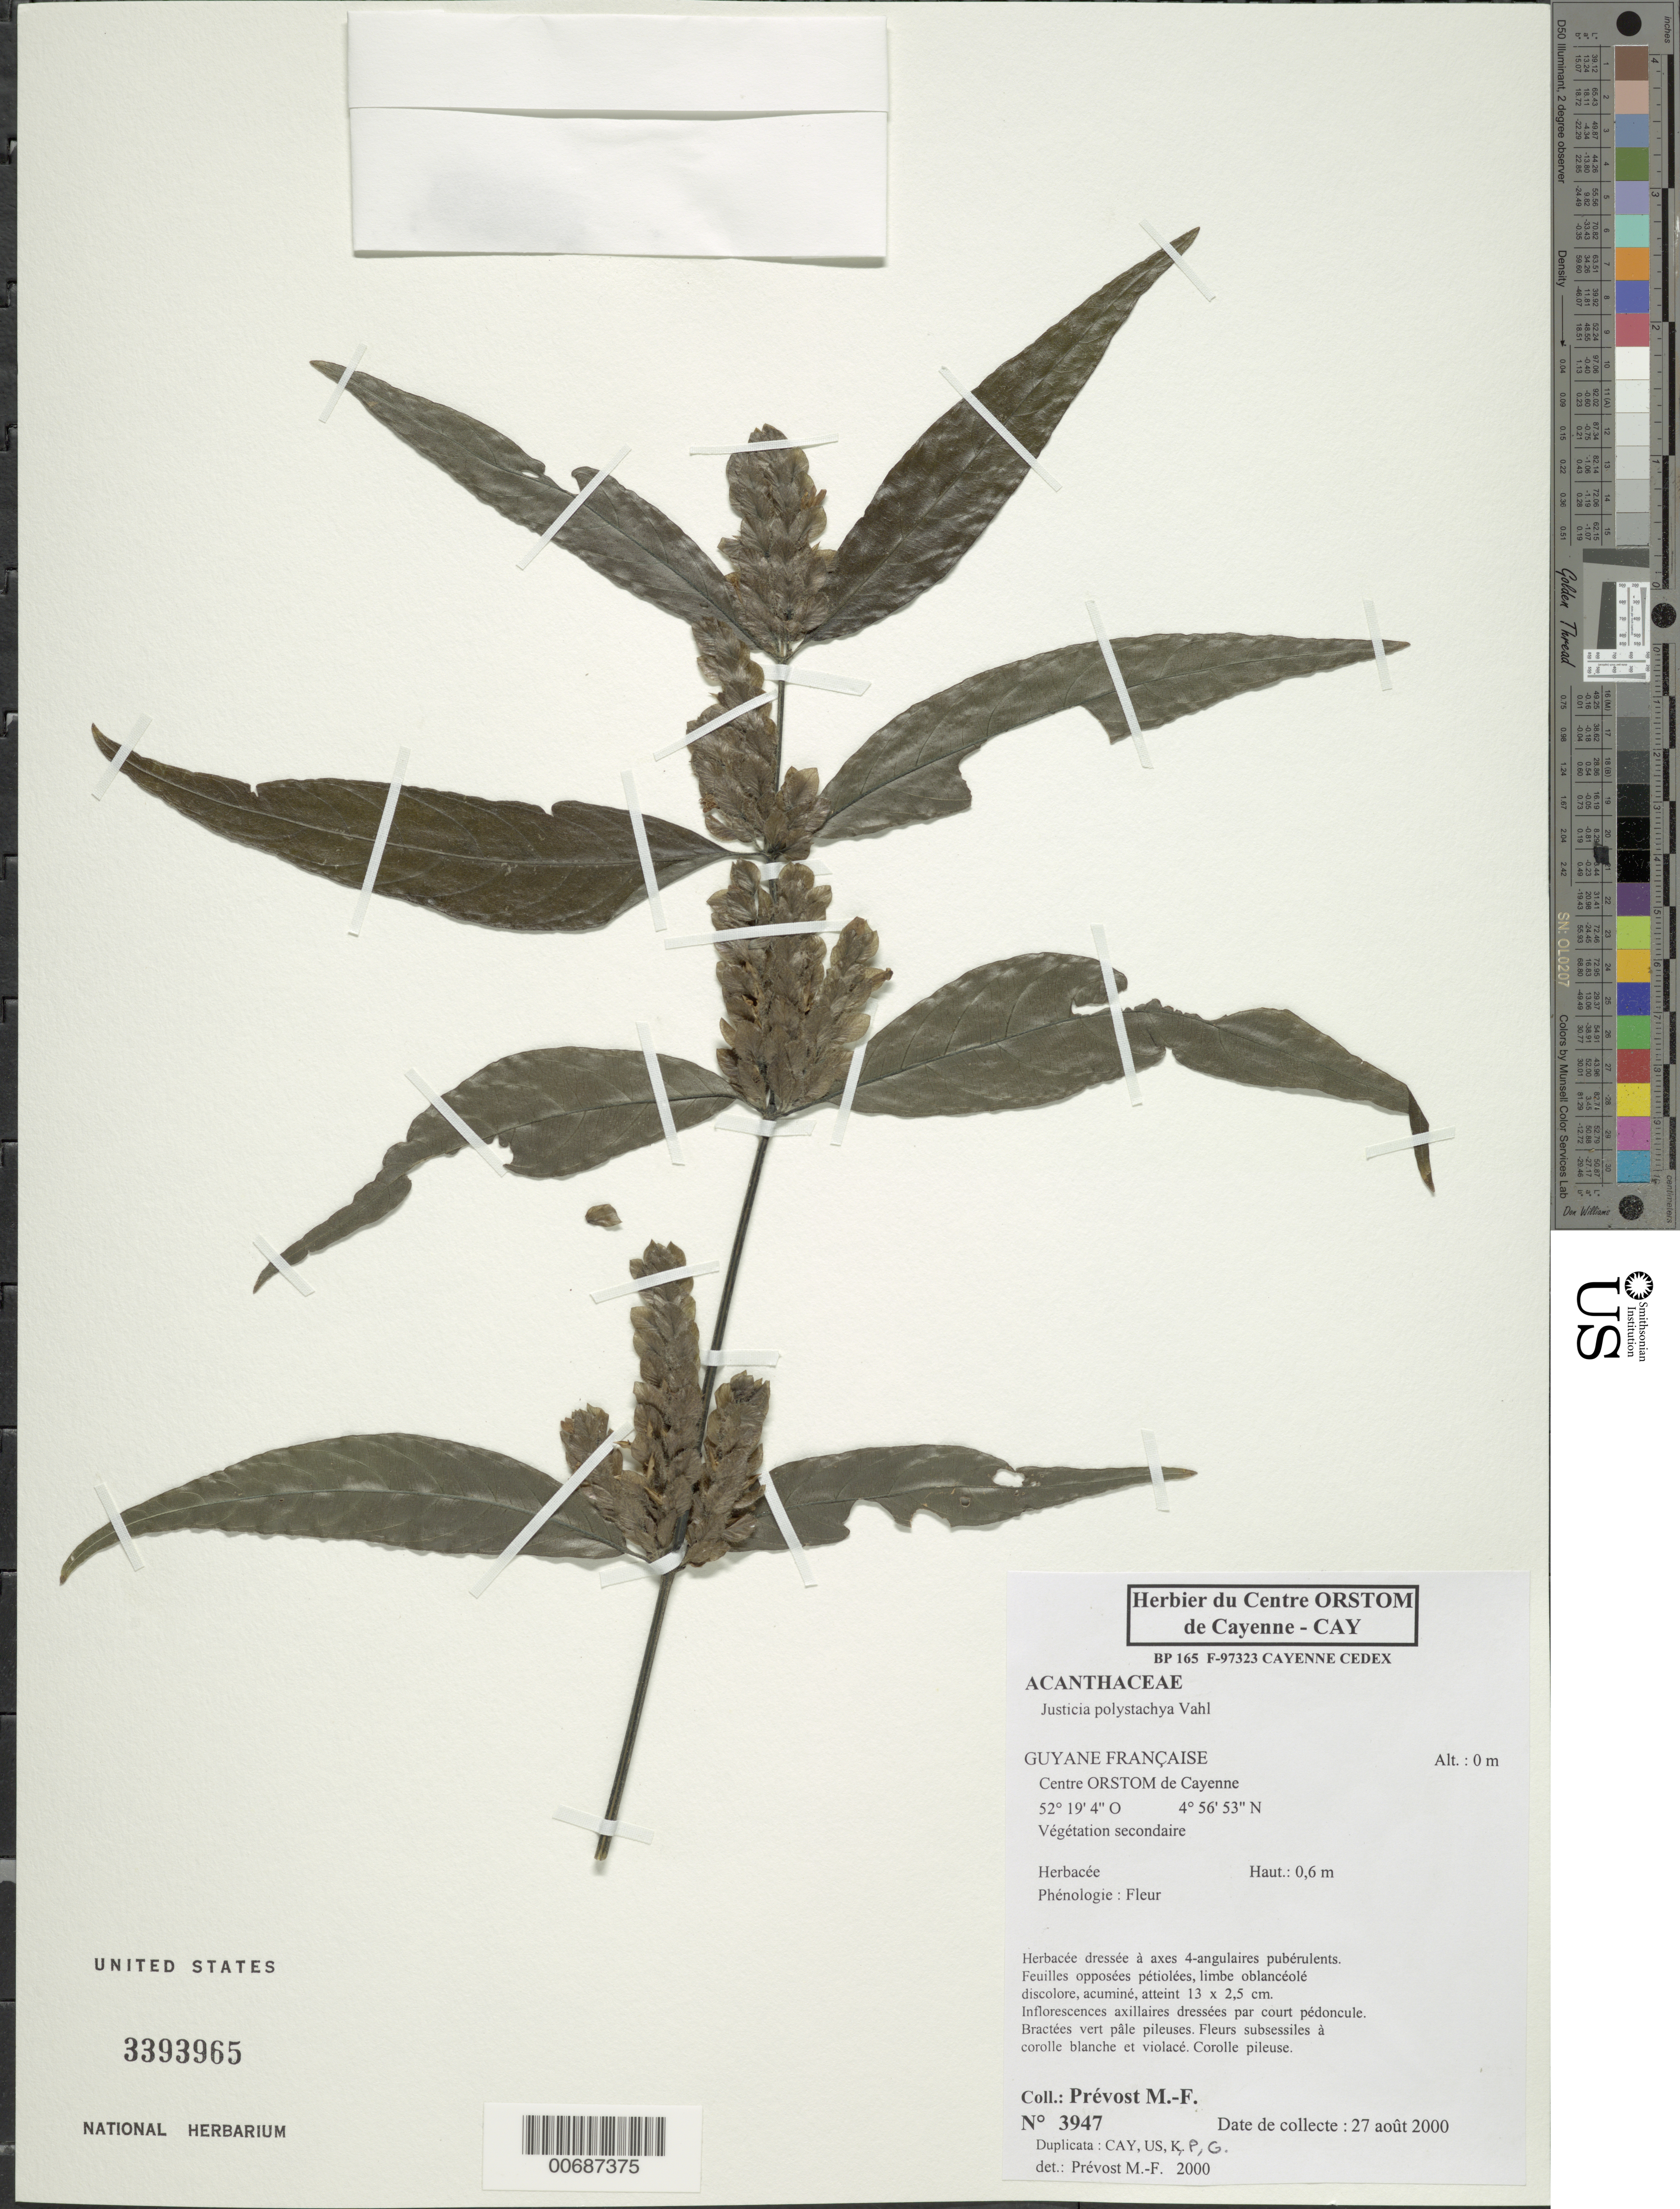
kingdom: Plantae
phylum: Tracheophyta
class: Magnoliopsida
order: Lamiales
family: Acanthaceae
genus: Justicia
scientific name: Justicia polystachya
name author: Lam.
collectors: M.-F. Prévost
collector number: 3947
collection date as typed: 27-Aug-00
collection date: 2000-08-27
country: French Guiana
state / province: Cayenne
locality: Centre ORSTOM de Cayenne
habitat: Secondary vegetation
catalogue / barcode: US 3393965